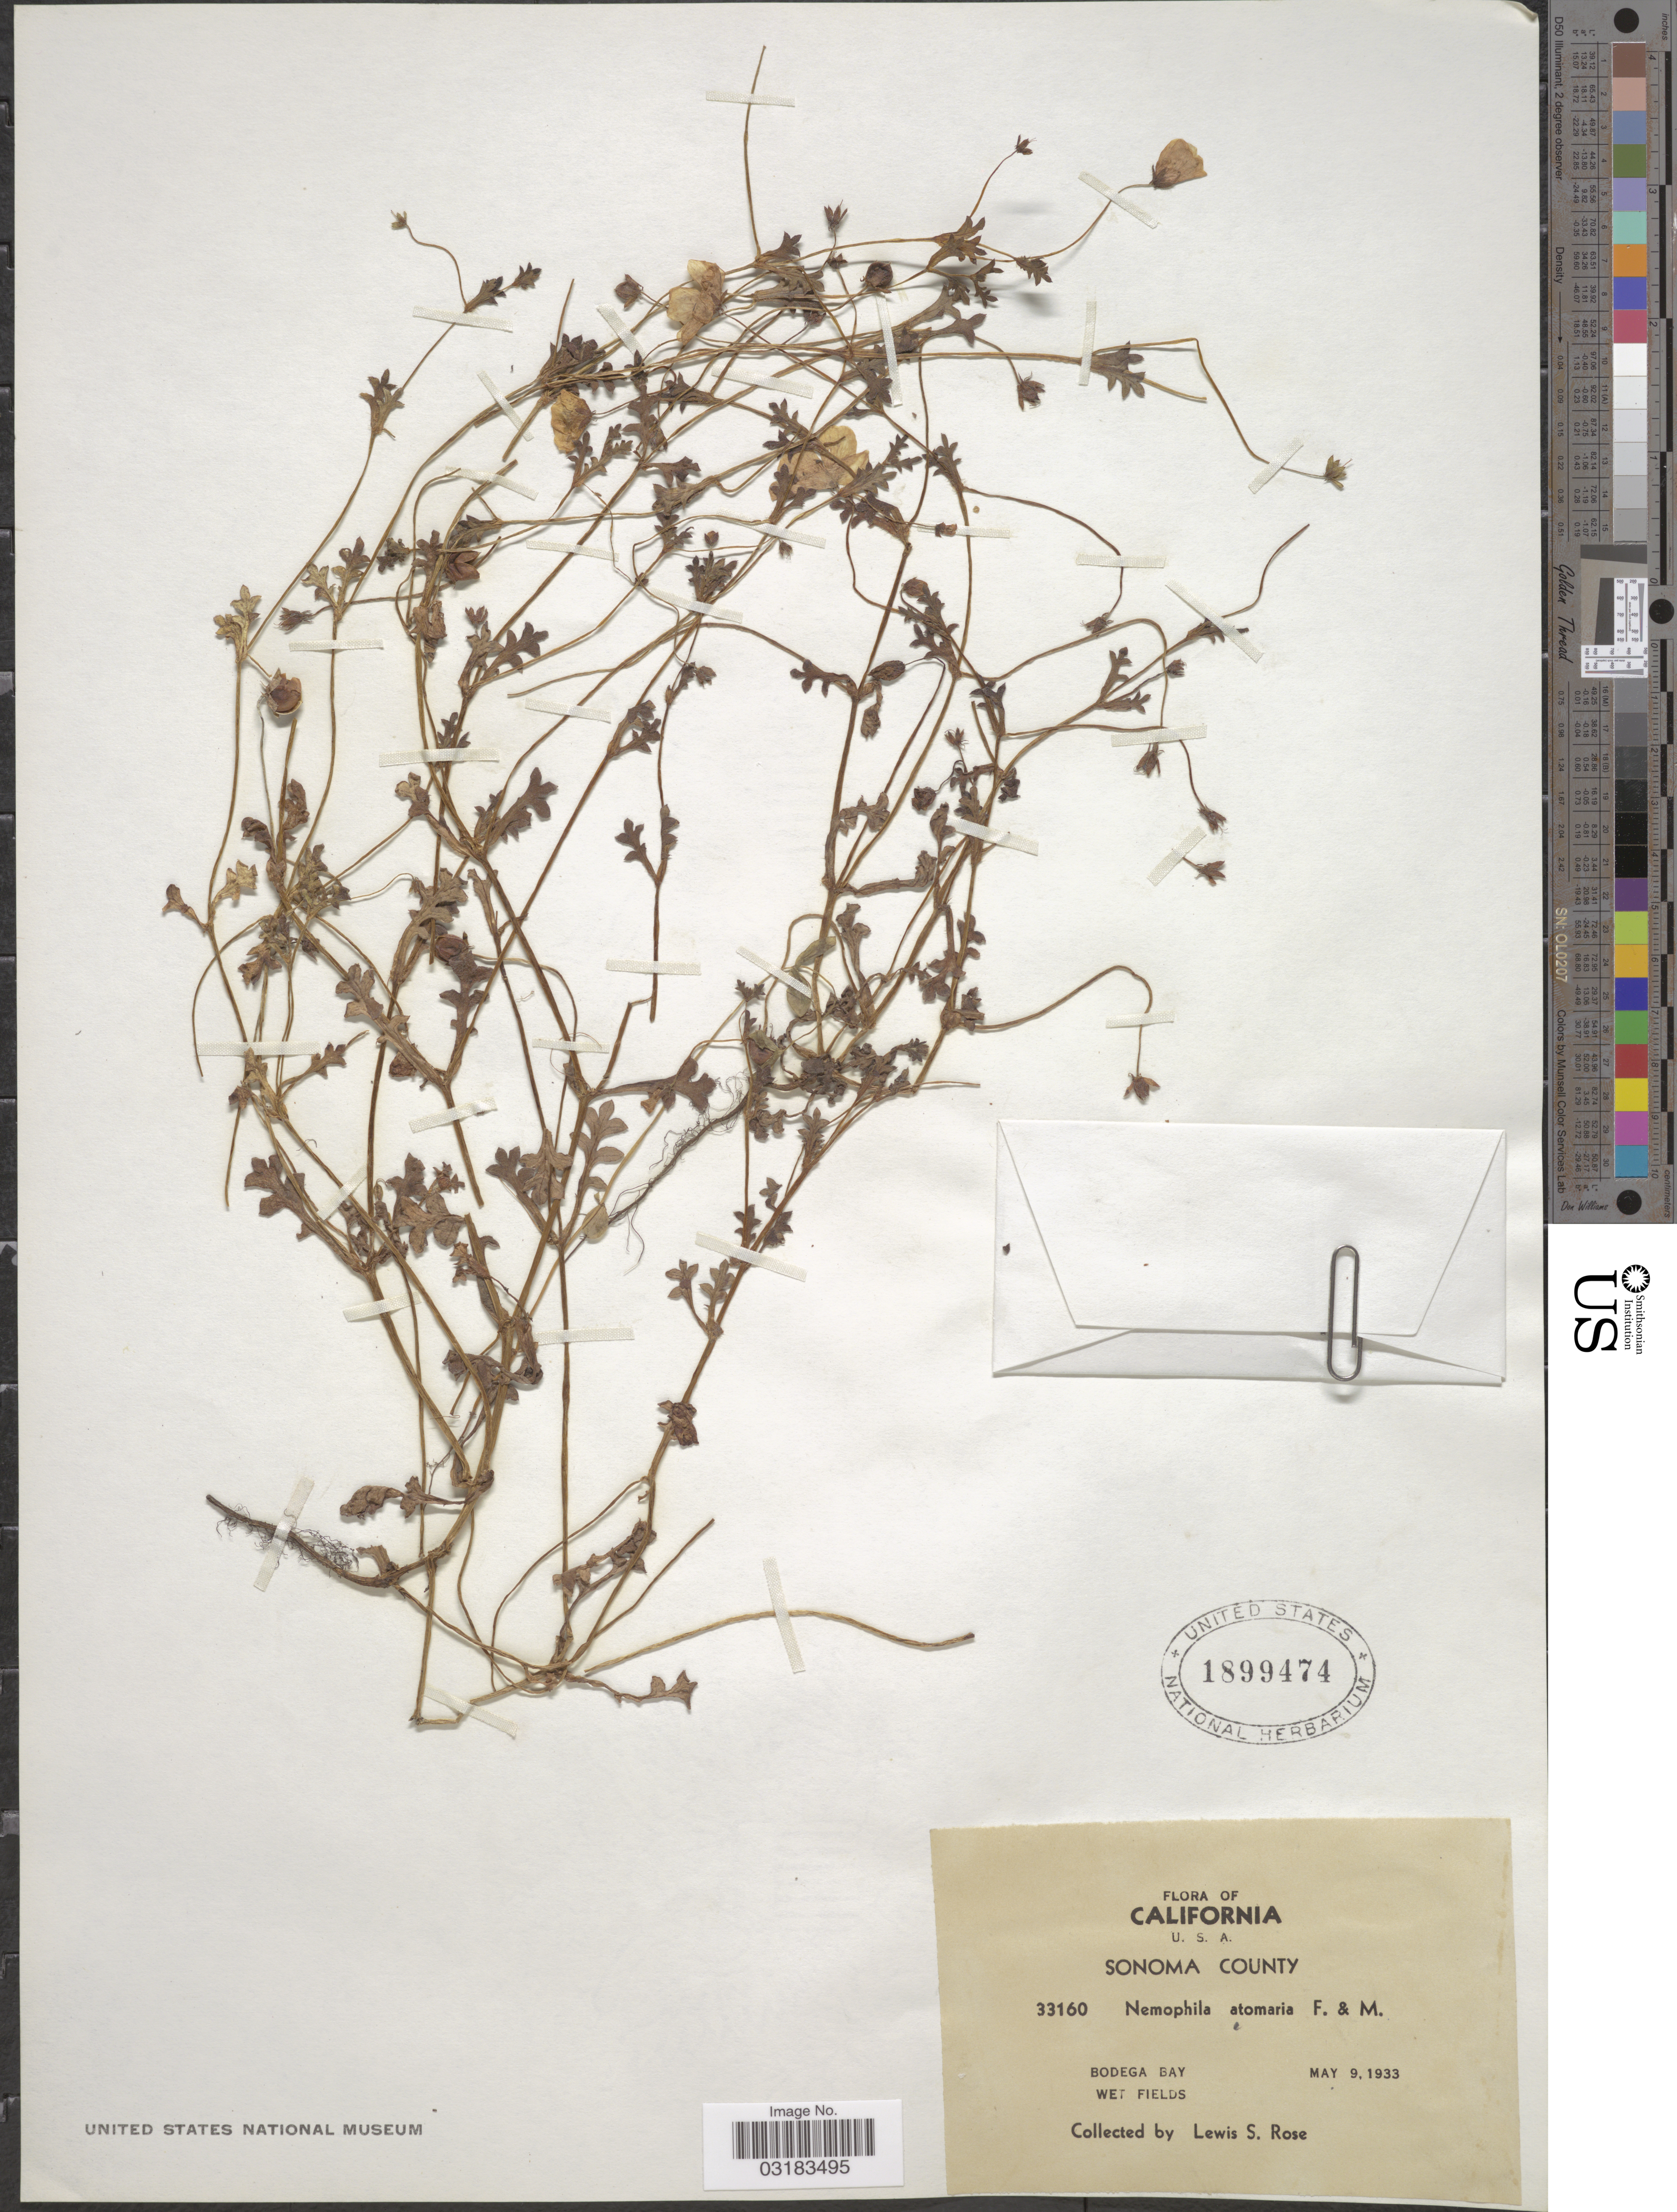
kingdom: Plantae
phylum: Tracheophyta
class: Magnoliopsida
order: Boraginales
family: Hydrophyllaceae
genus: Nemophila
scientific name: Nemophila menziesii var. atomaria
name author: (Fisch. & C.A. Mey.) H.P. Chandler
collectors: L. S. Rose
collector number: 33160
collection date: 1933-05-09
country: United States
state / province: California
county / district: Sonoma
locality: Sonoma County. Bodega Bay, wet fields.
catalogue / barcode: US 1899474